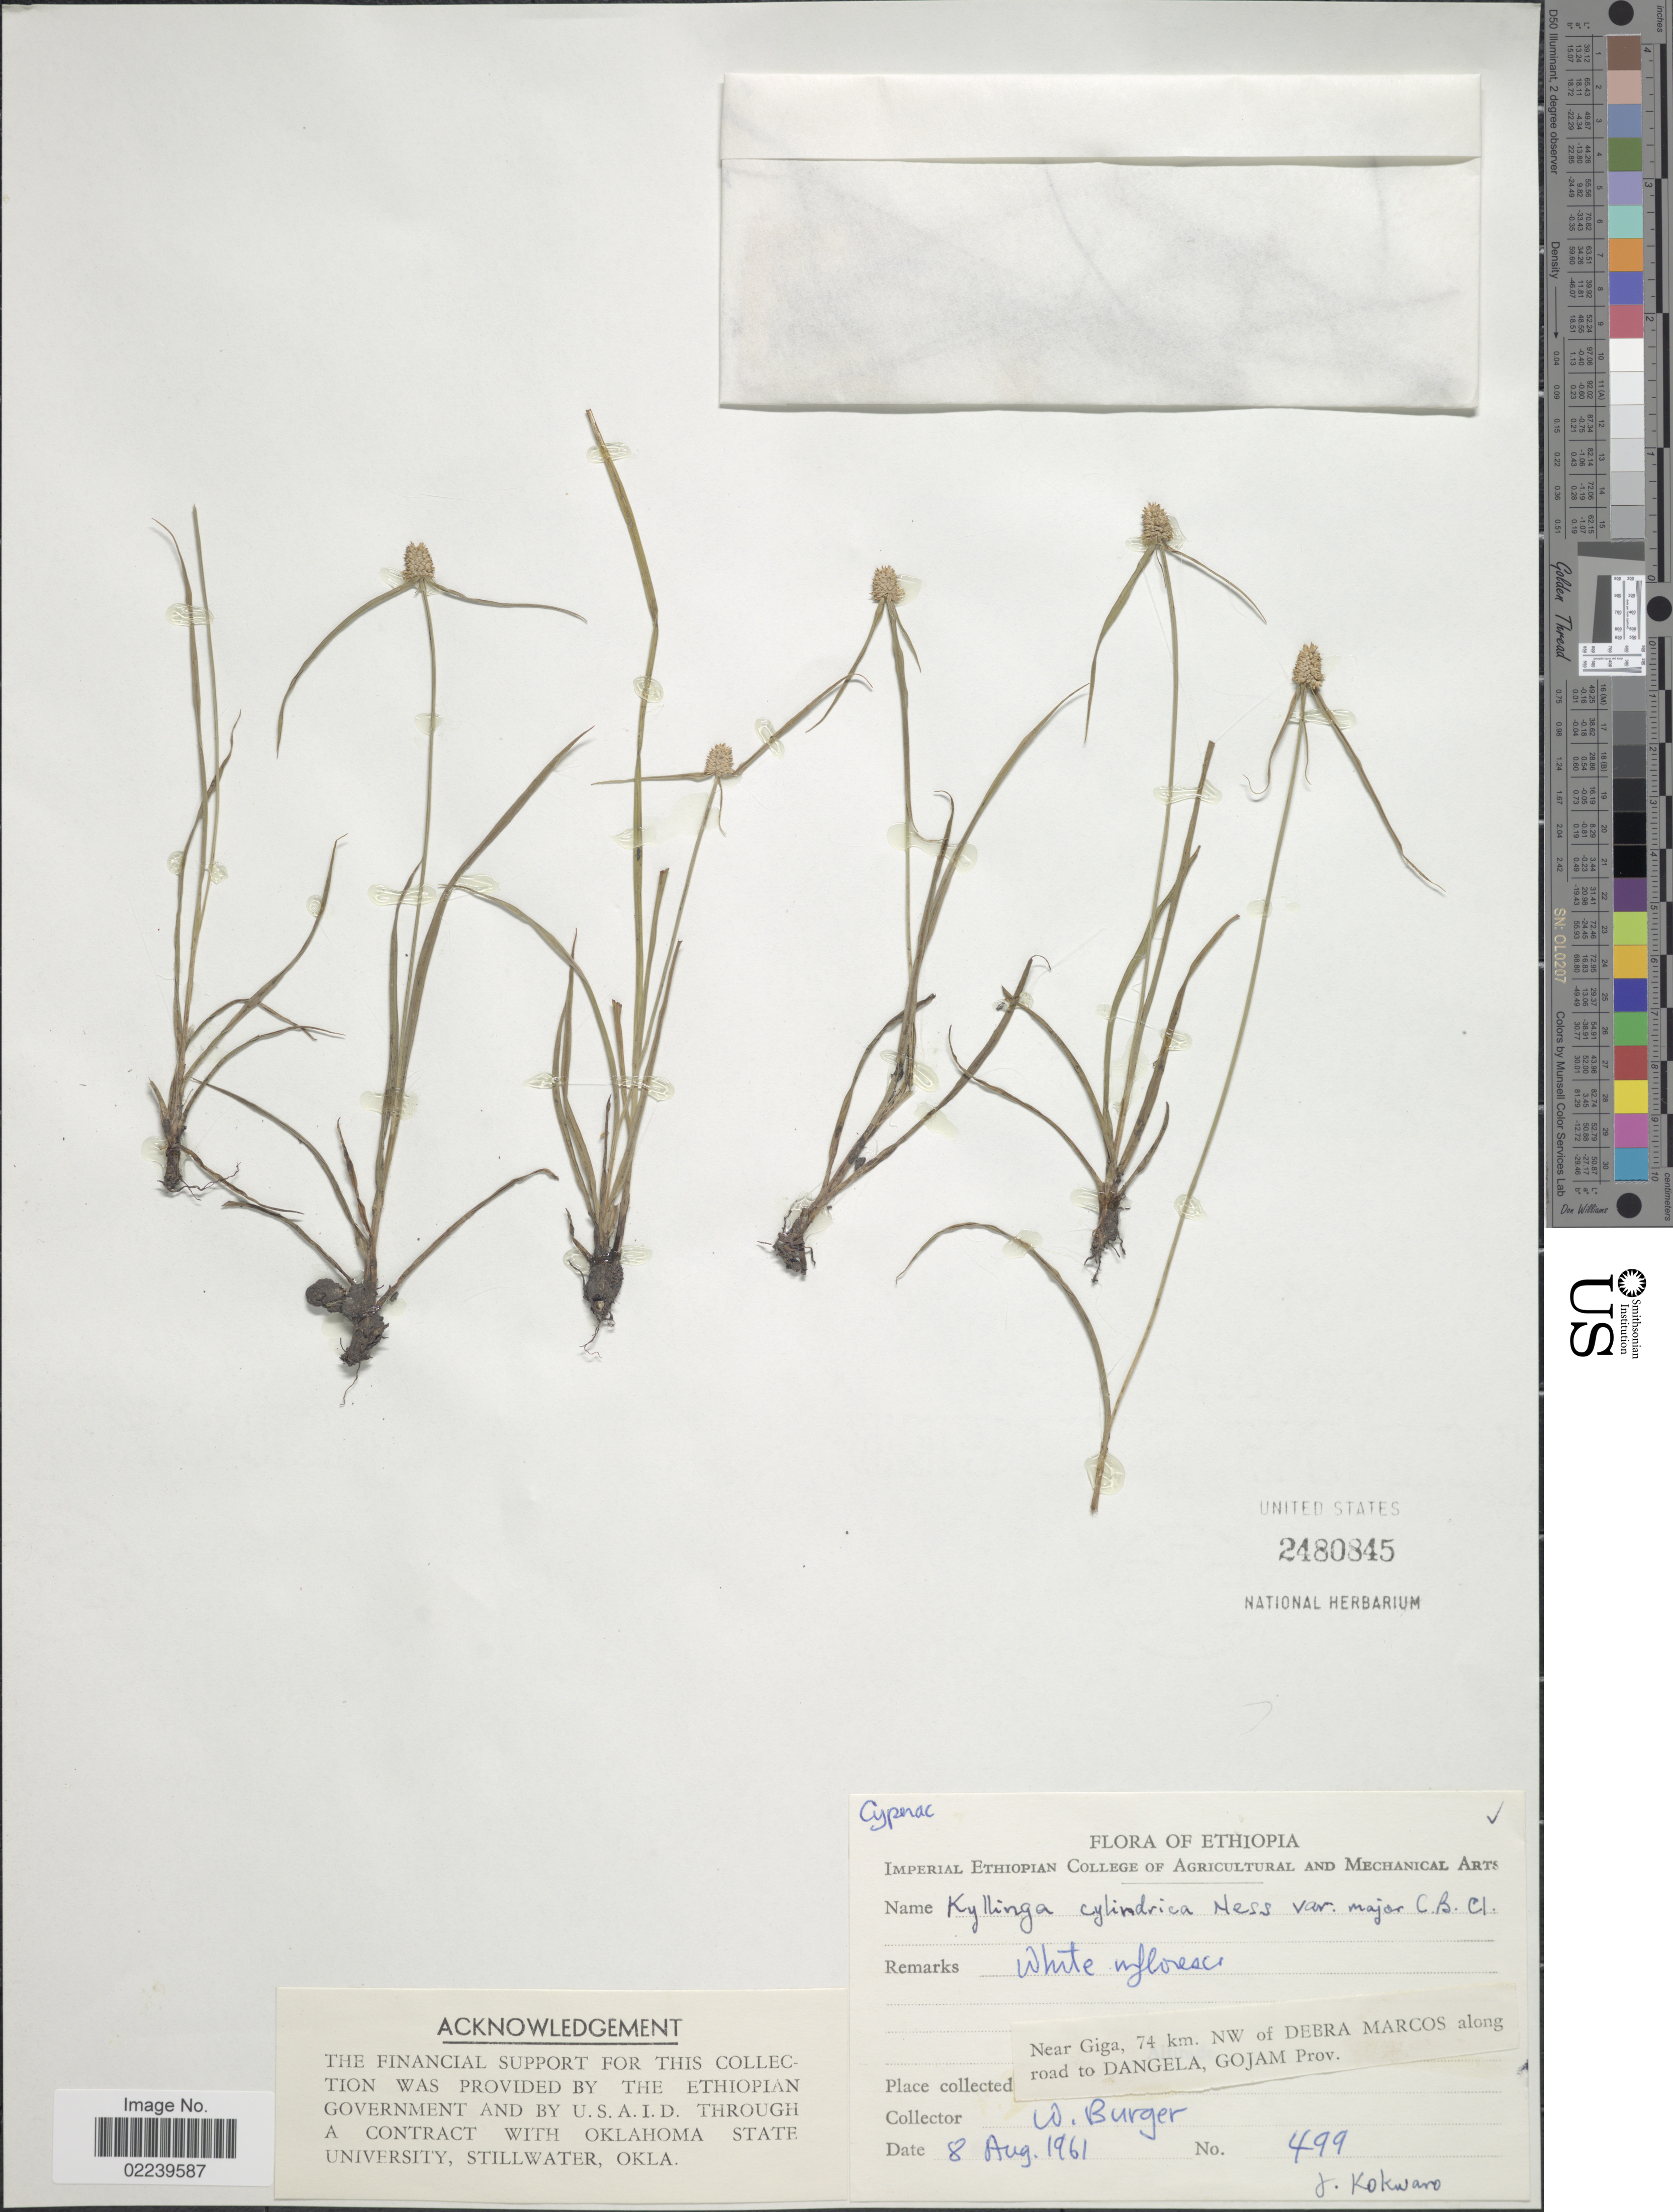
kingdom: Plantae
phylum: Tracheophyta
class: Liliopsida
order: Poales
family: Cyperaceae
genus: Cyperus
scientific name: Cyperus sesquiflorus subsp. cylindricus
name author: (Nees) T. Koyama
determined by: Strong, M. T., (US), Smithsonian Institution - National Museum of Natural History (UNITED STATES)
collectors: W. Burger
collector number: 499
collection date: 1961-08-08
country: Ethiopia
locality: Near Giga, 74 km NW of Debra Marcos along road to Dangela, Gojam prov.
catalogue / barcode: US 2480845